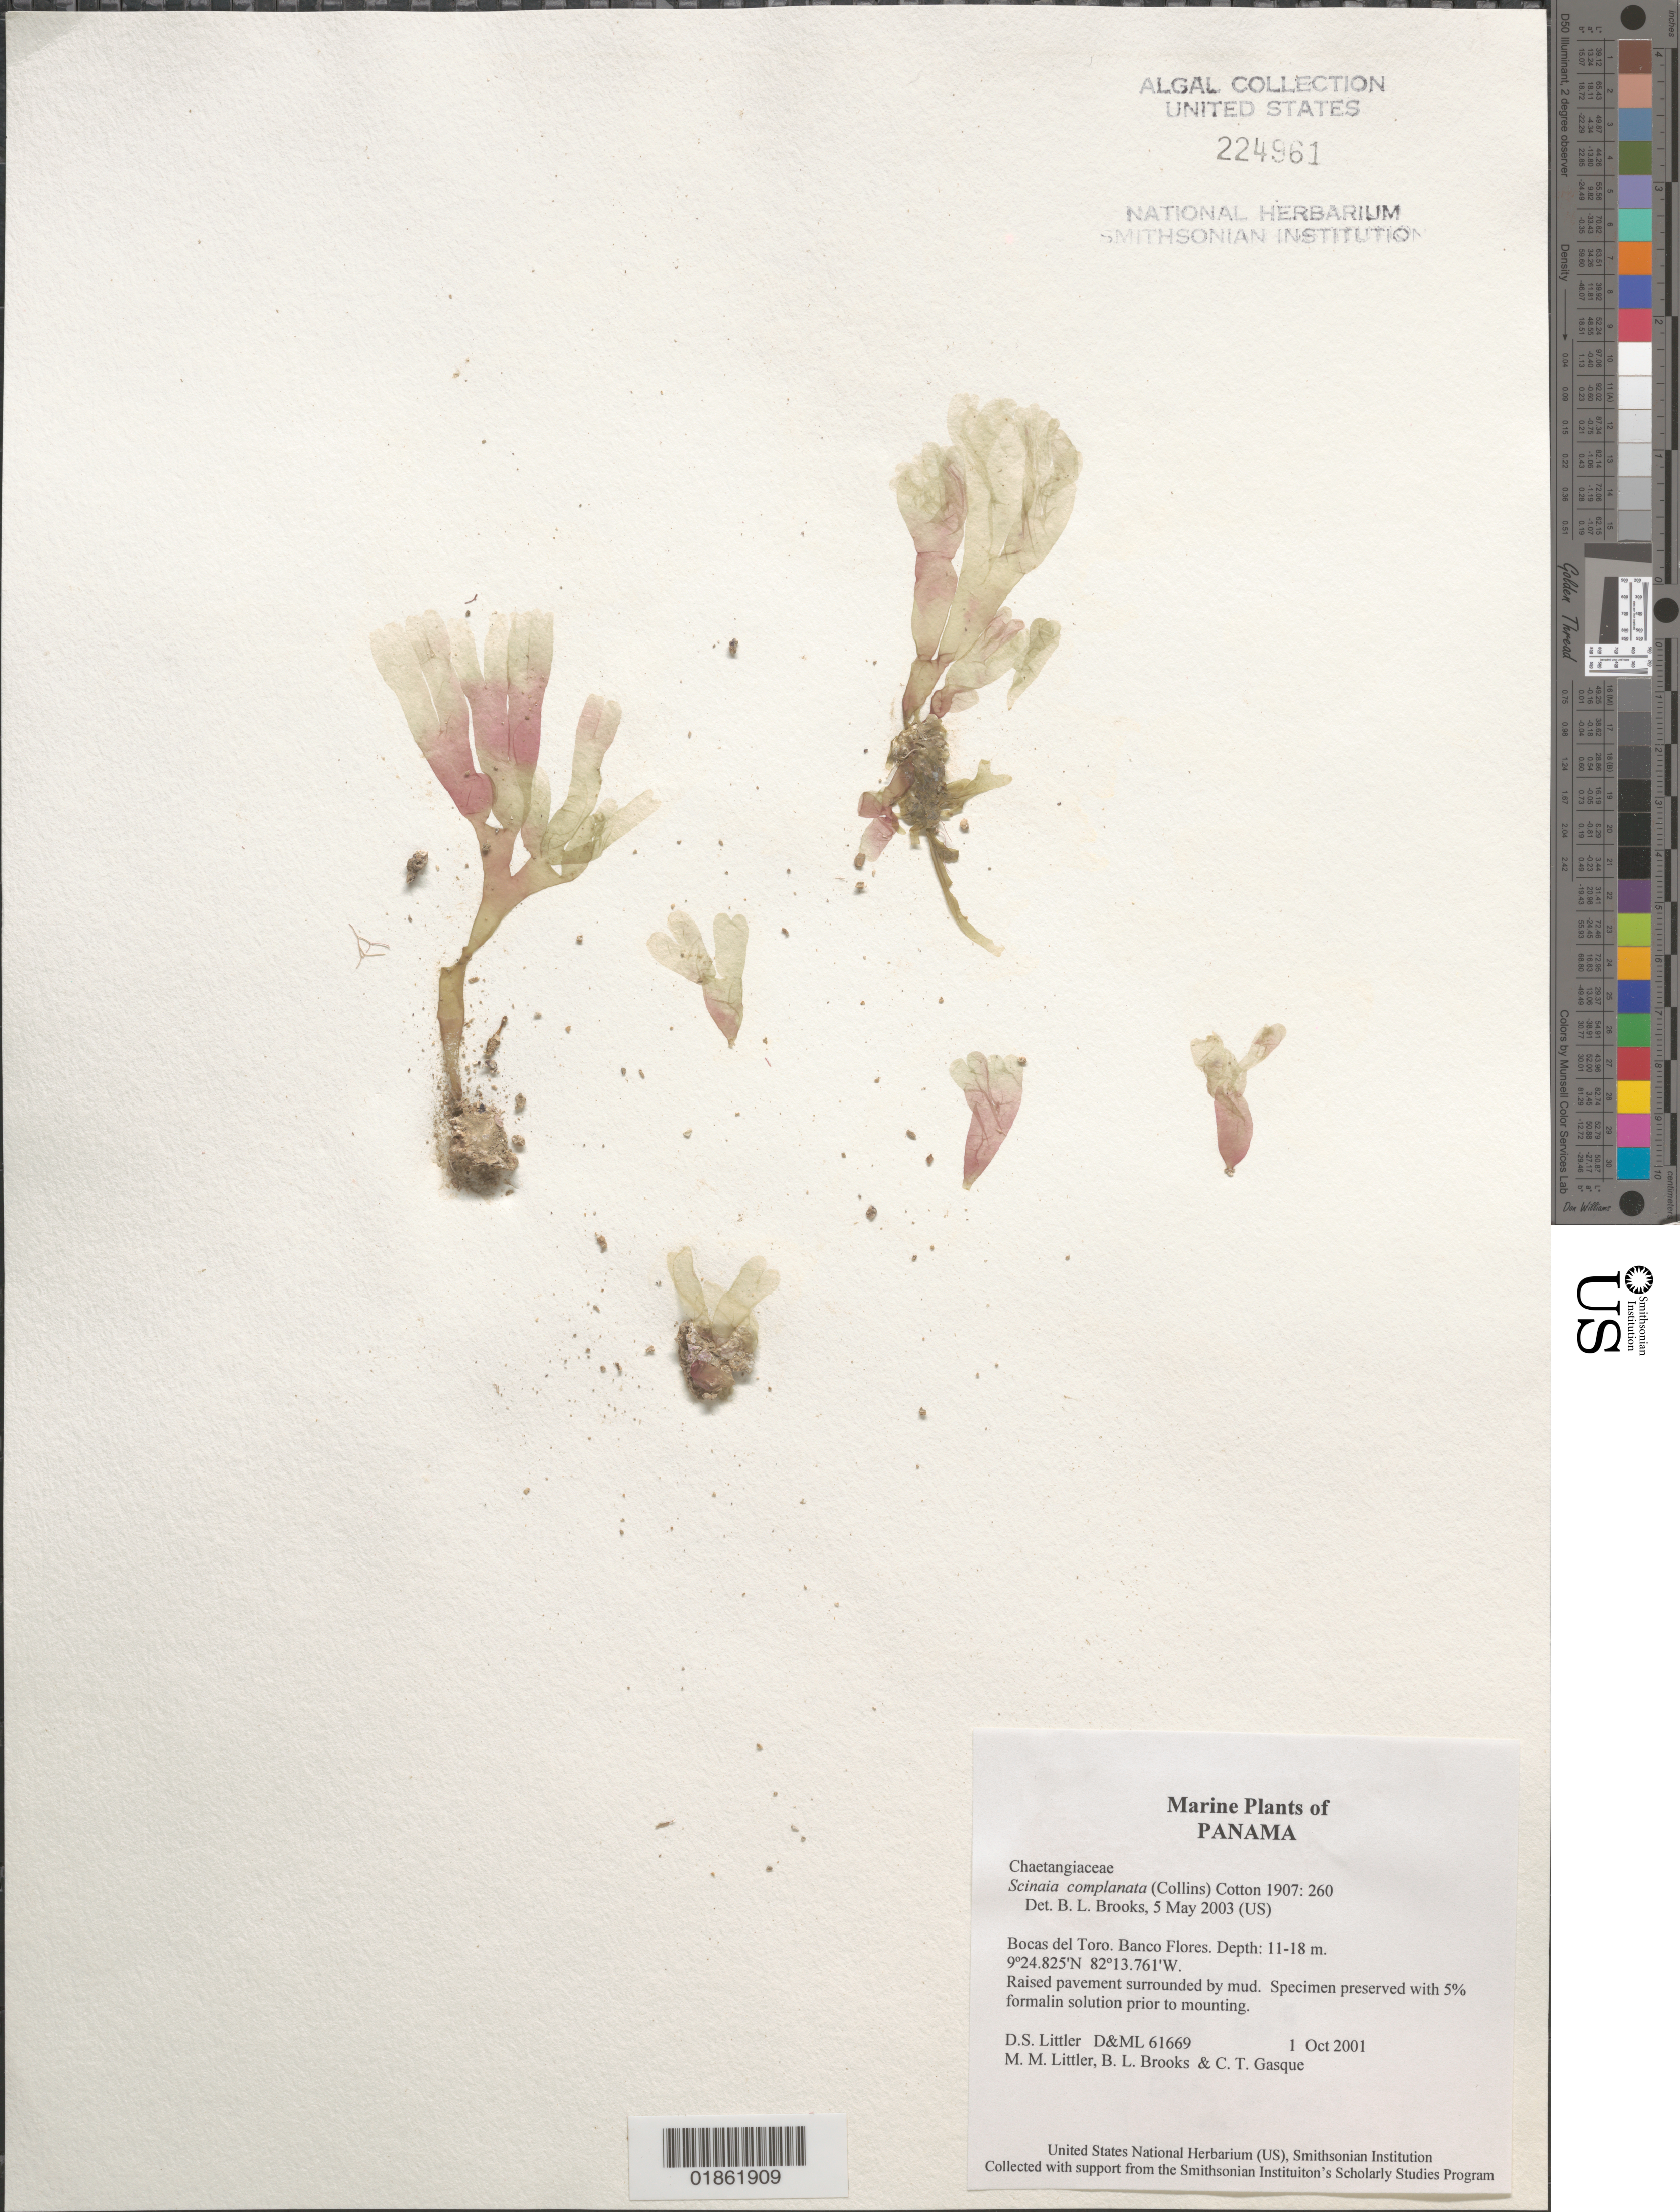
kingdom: Plantae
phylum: Rhodophyta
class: Florideophyceae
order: Nemaliales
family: Scinaiaceae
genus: Scinaia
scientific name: Scinaia sp.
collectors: D. S. Littler, M. M. Littler & C. Gasque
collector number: D&ML 61669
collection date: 2001-10-01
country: Panama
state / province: Bocas del Toro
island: Colón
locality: Isla Colón. Bocas del Toro. Banco Flores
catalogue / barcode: US 224961